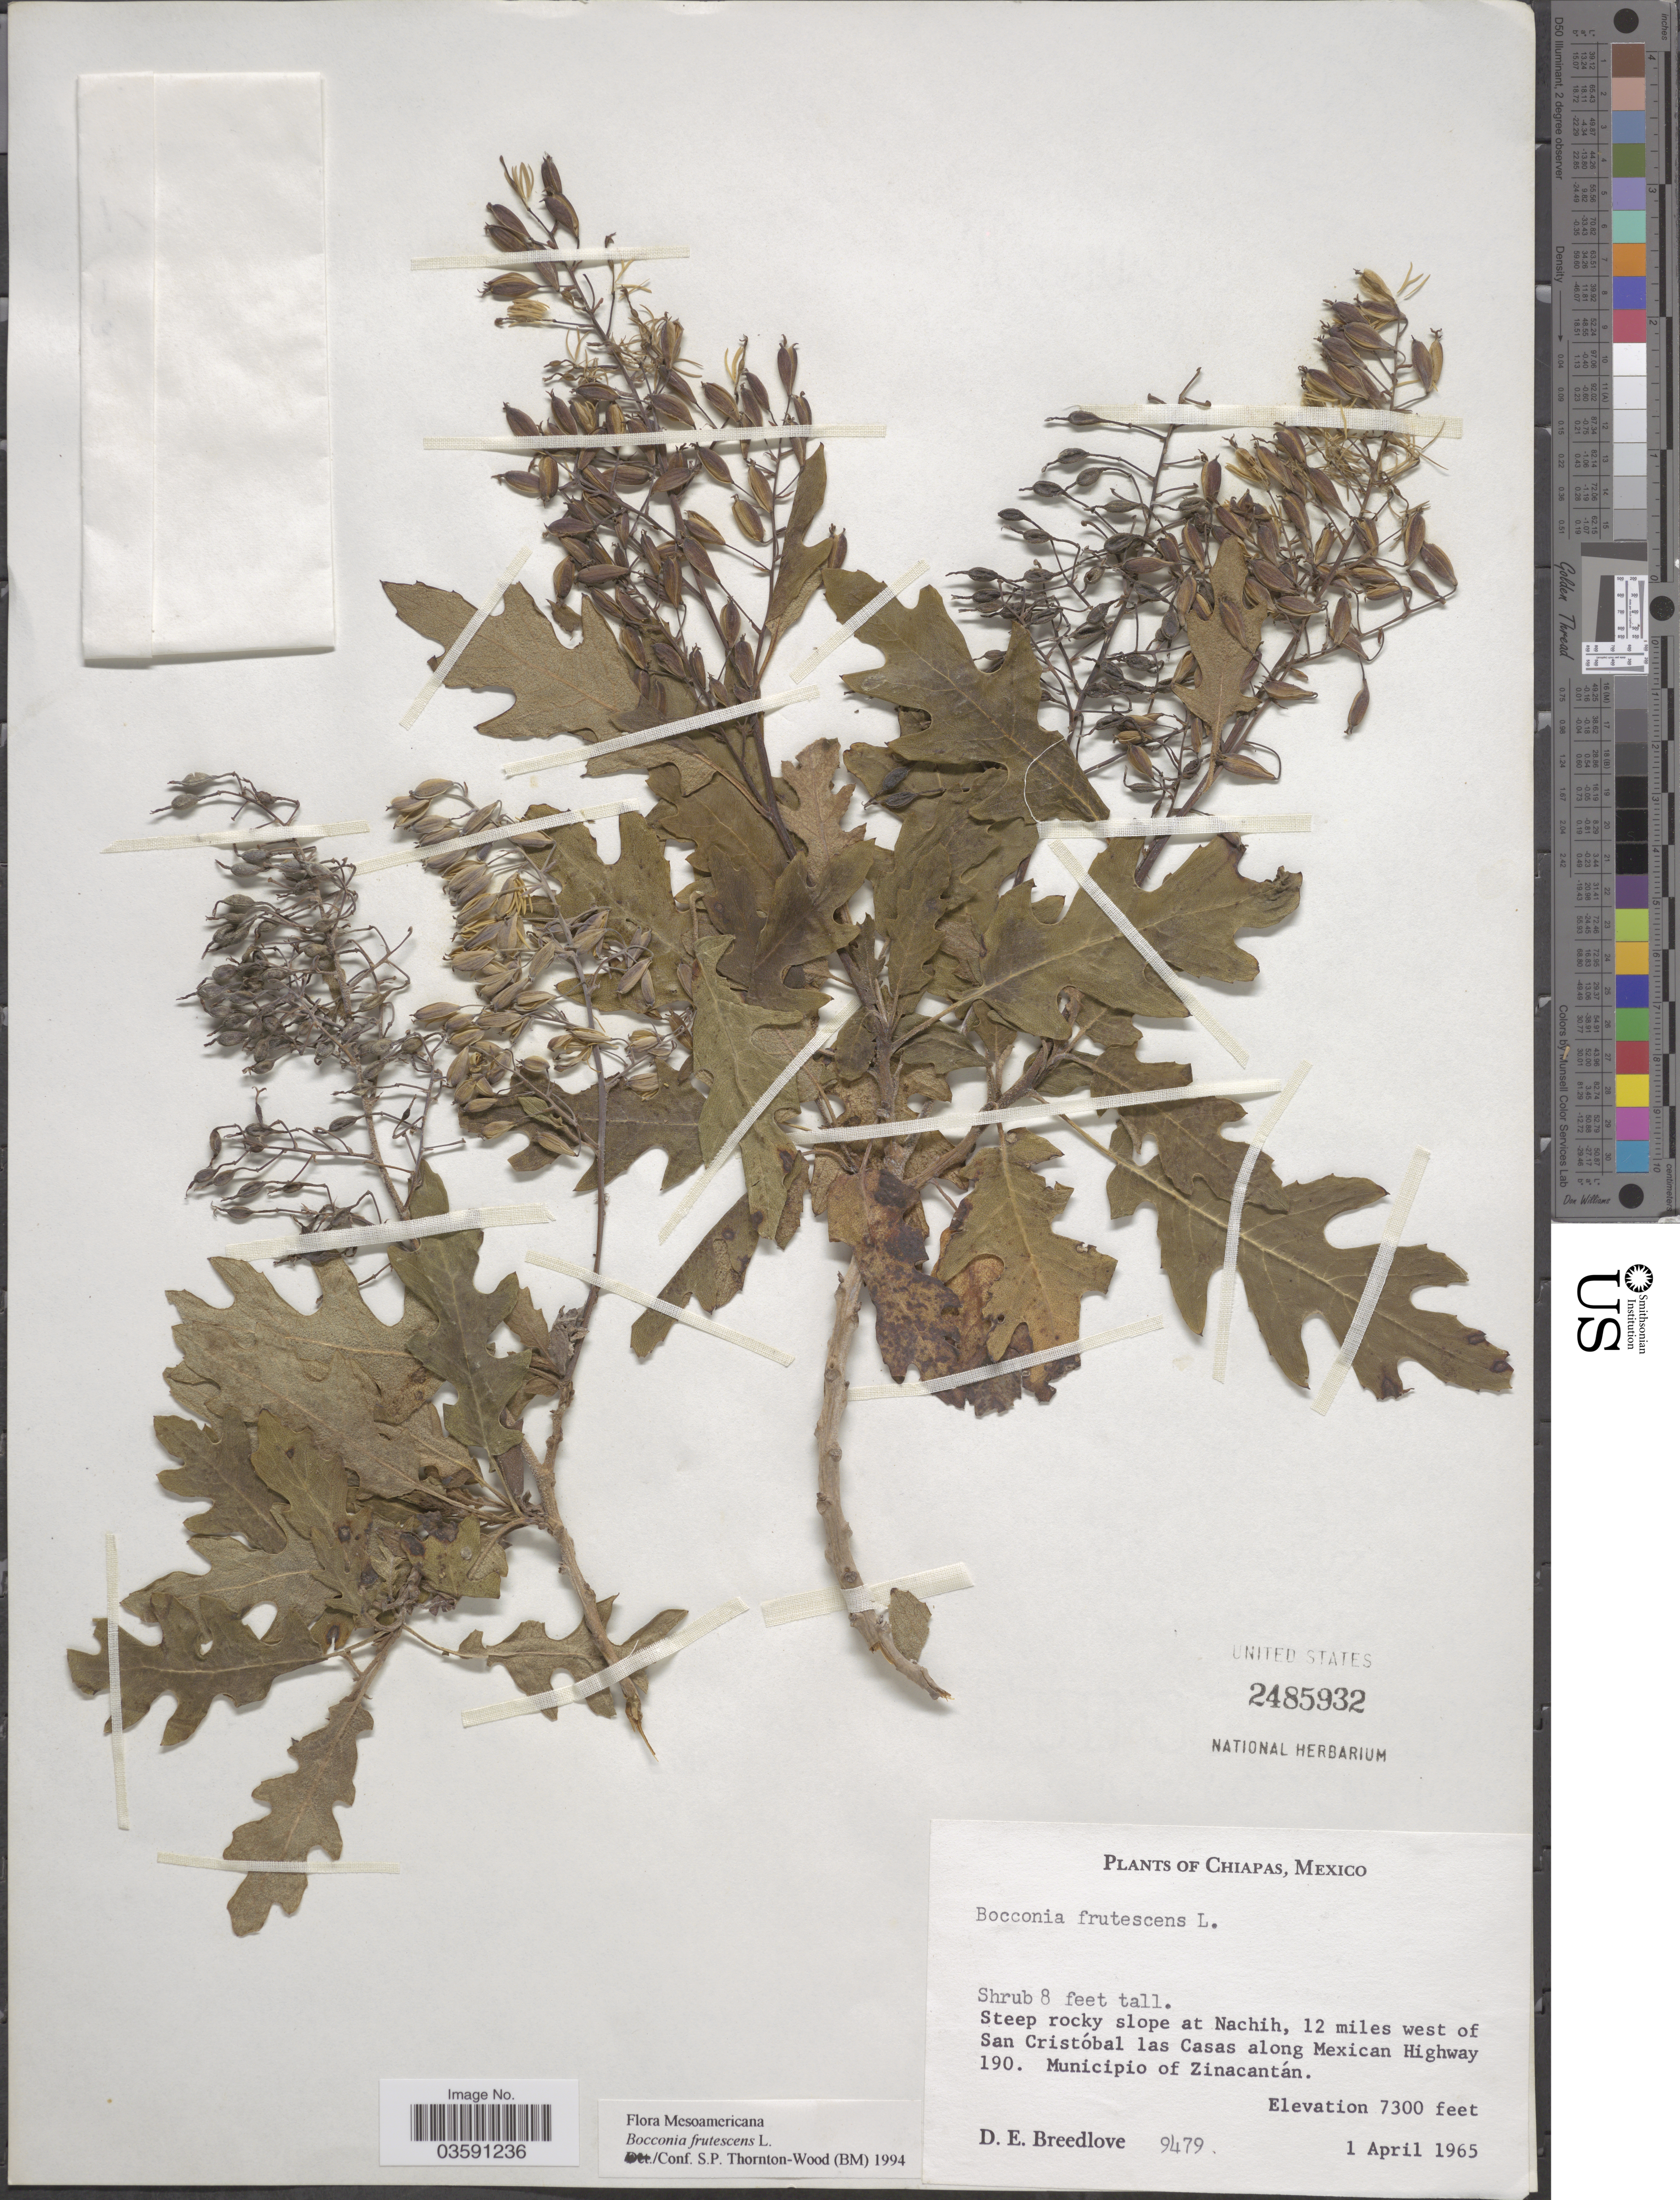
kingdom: Plantae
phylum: Tracheophyta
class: Magnoliopsida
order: Ranunculales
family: Papaveraceae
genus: Bocconia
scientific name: Bocconia frutescens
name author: L.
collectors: D. E. Breedlove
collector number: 9479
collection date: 1965-04-01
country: Mexico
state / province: Chiapas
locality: Steep rocky slope at Nachih, 12 miles west of San Cristóbal las Casas along Mexican Highway 190. Municipio of Zinacantán.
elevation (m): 2225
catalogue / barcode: US 2485932